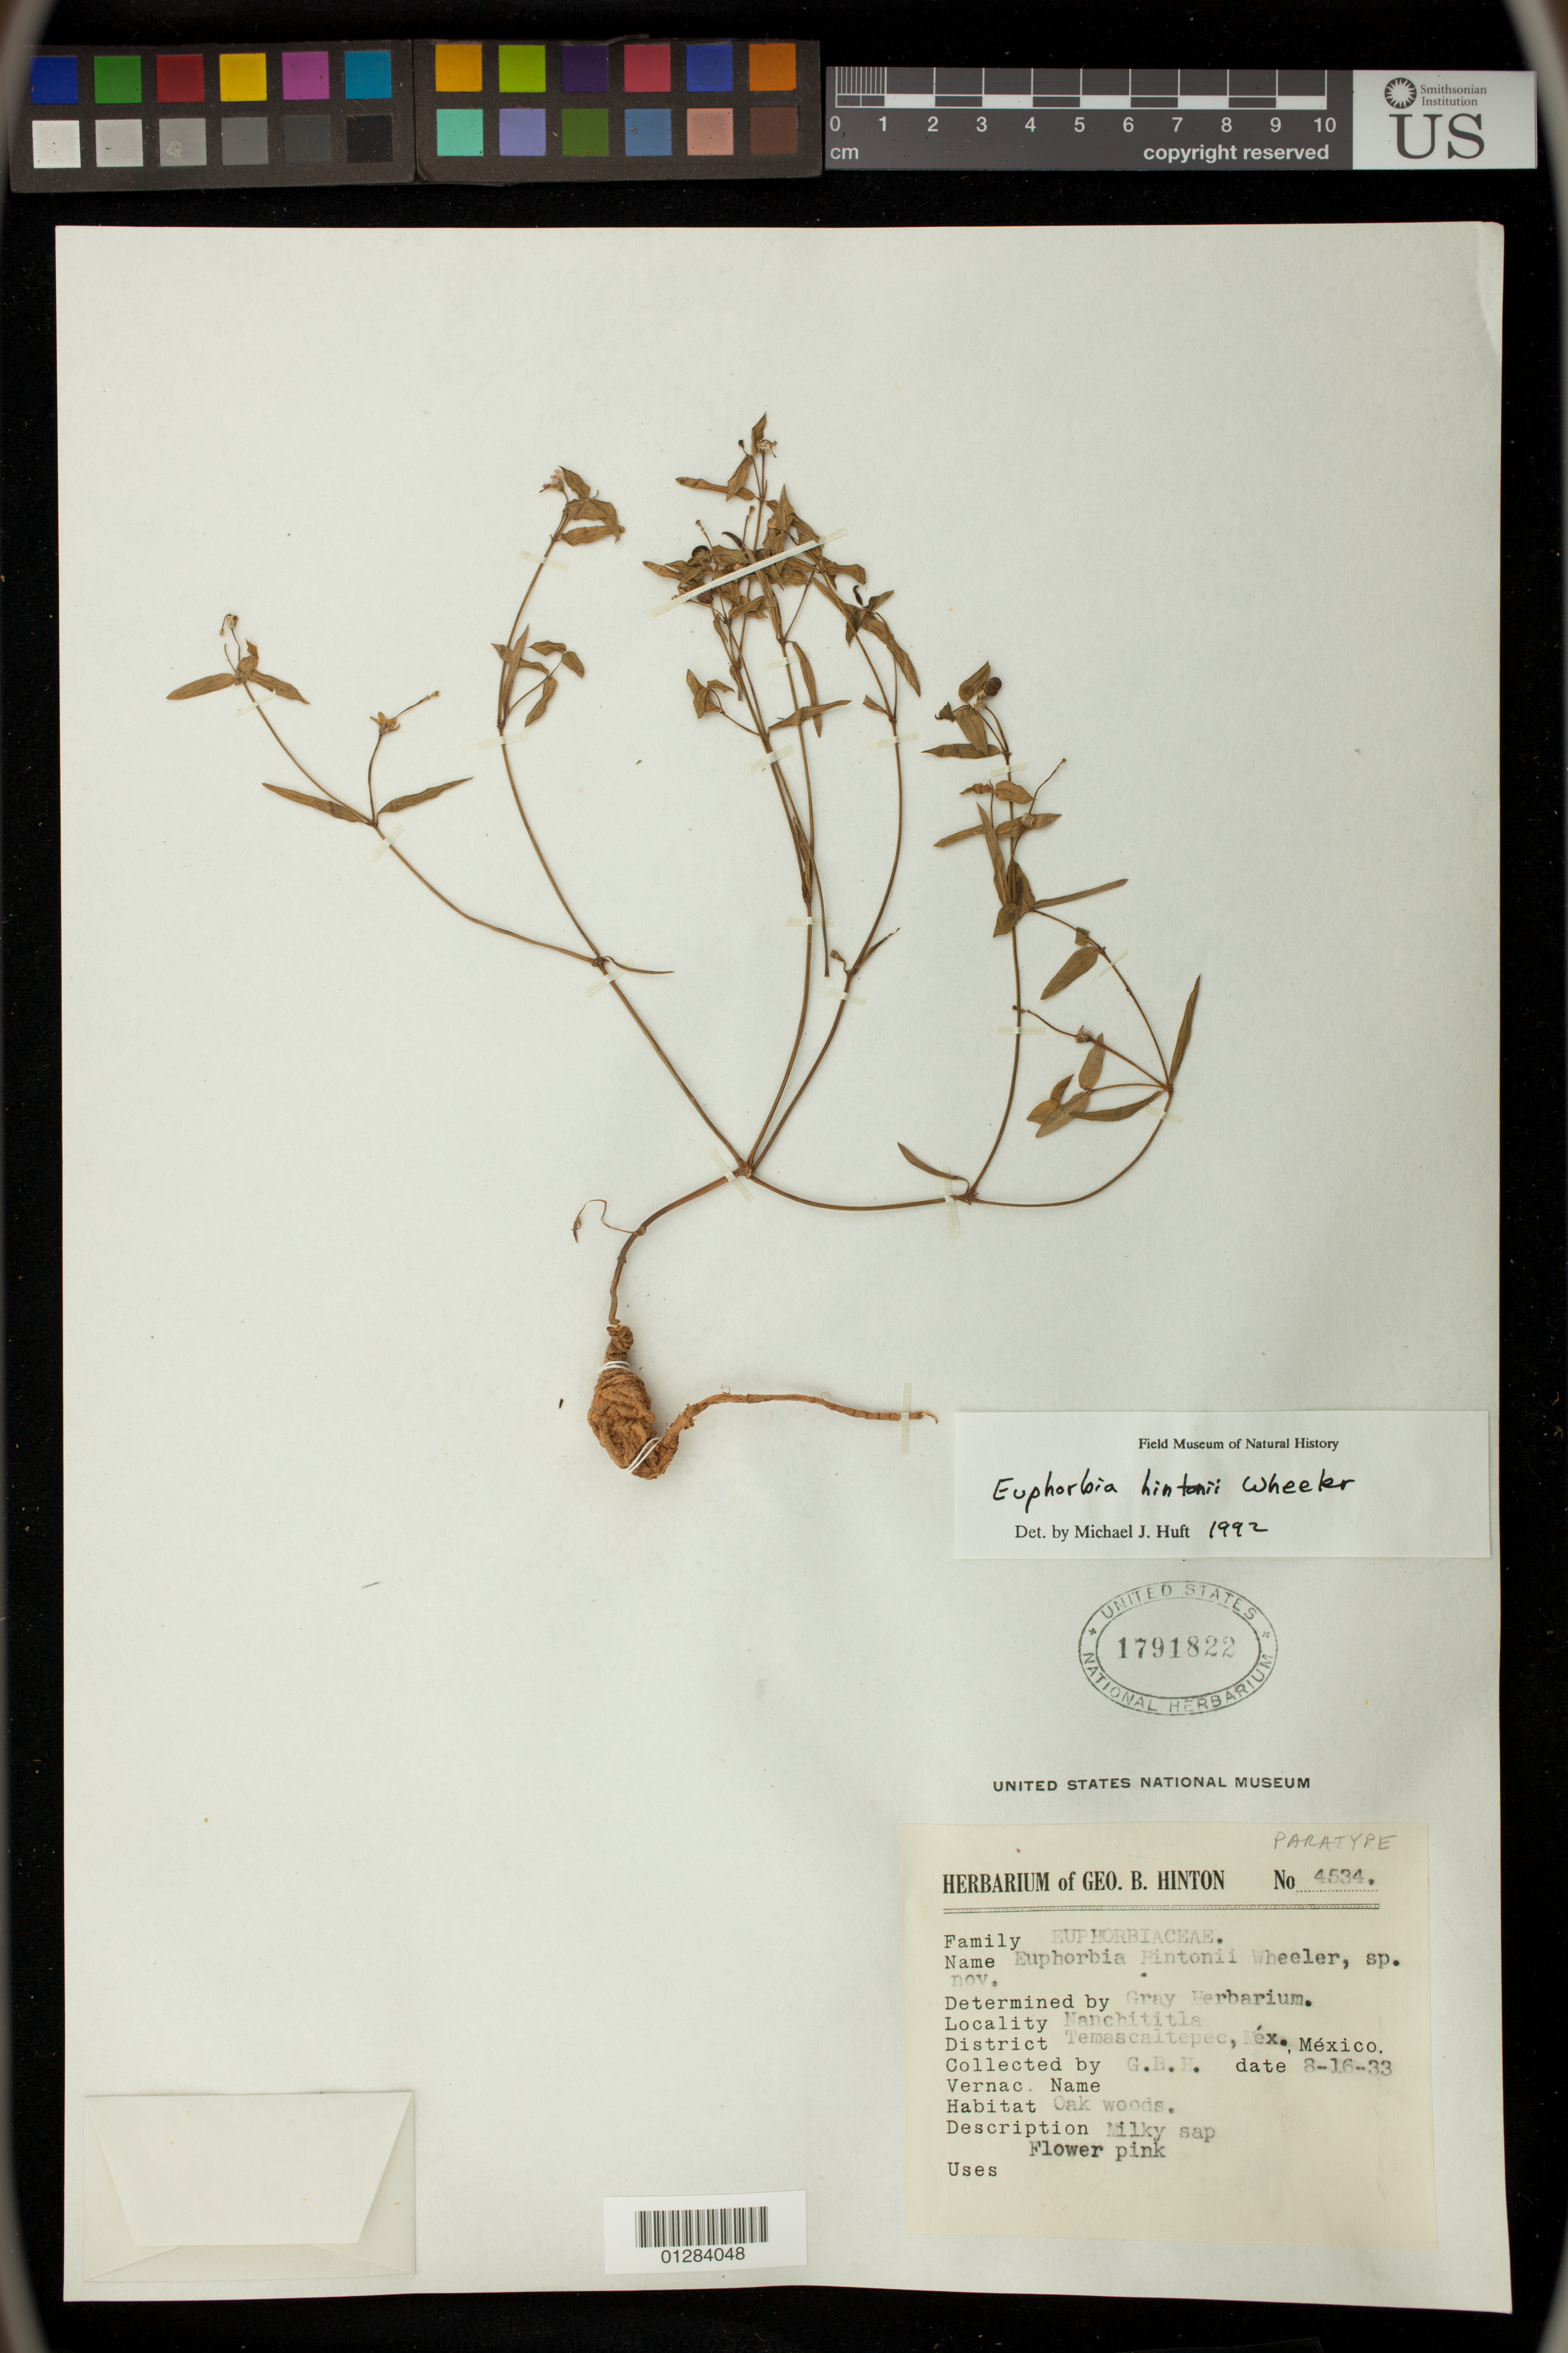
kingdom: Plantae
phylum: Tracheophyta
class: Magnoliopsida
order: Malpighiales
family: Euphorbiaceae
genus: Euphorbia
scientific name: Euphorbia hintonii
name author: L.C. Wheeler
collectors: G. B. Hinton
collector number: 4534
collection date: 1933-08-16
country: Mexico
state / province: México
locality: Nanchititla, Temascaltepec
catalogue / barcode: US 1791822